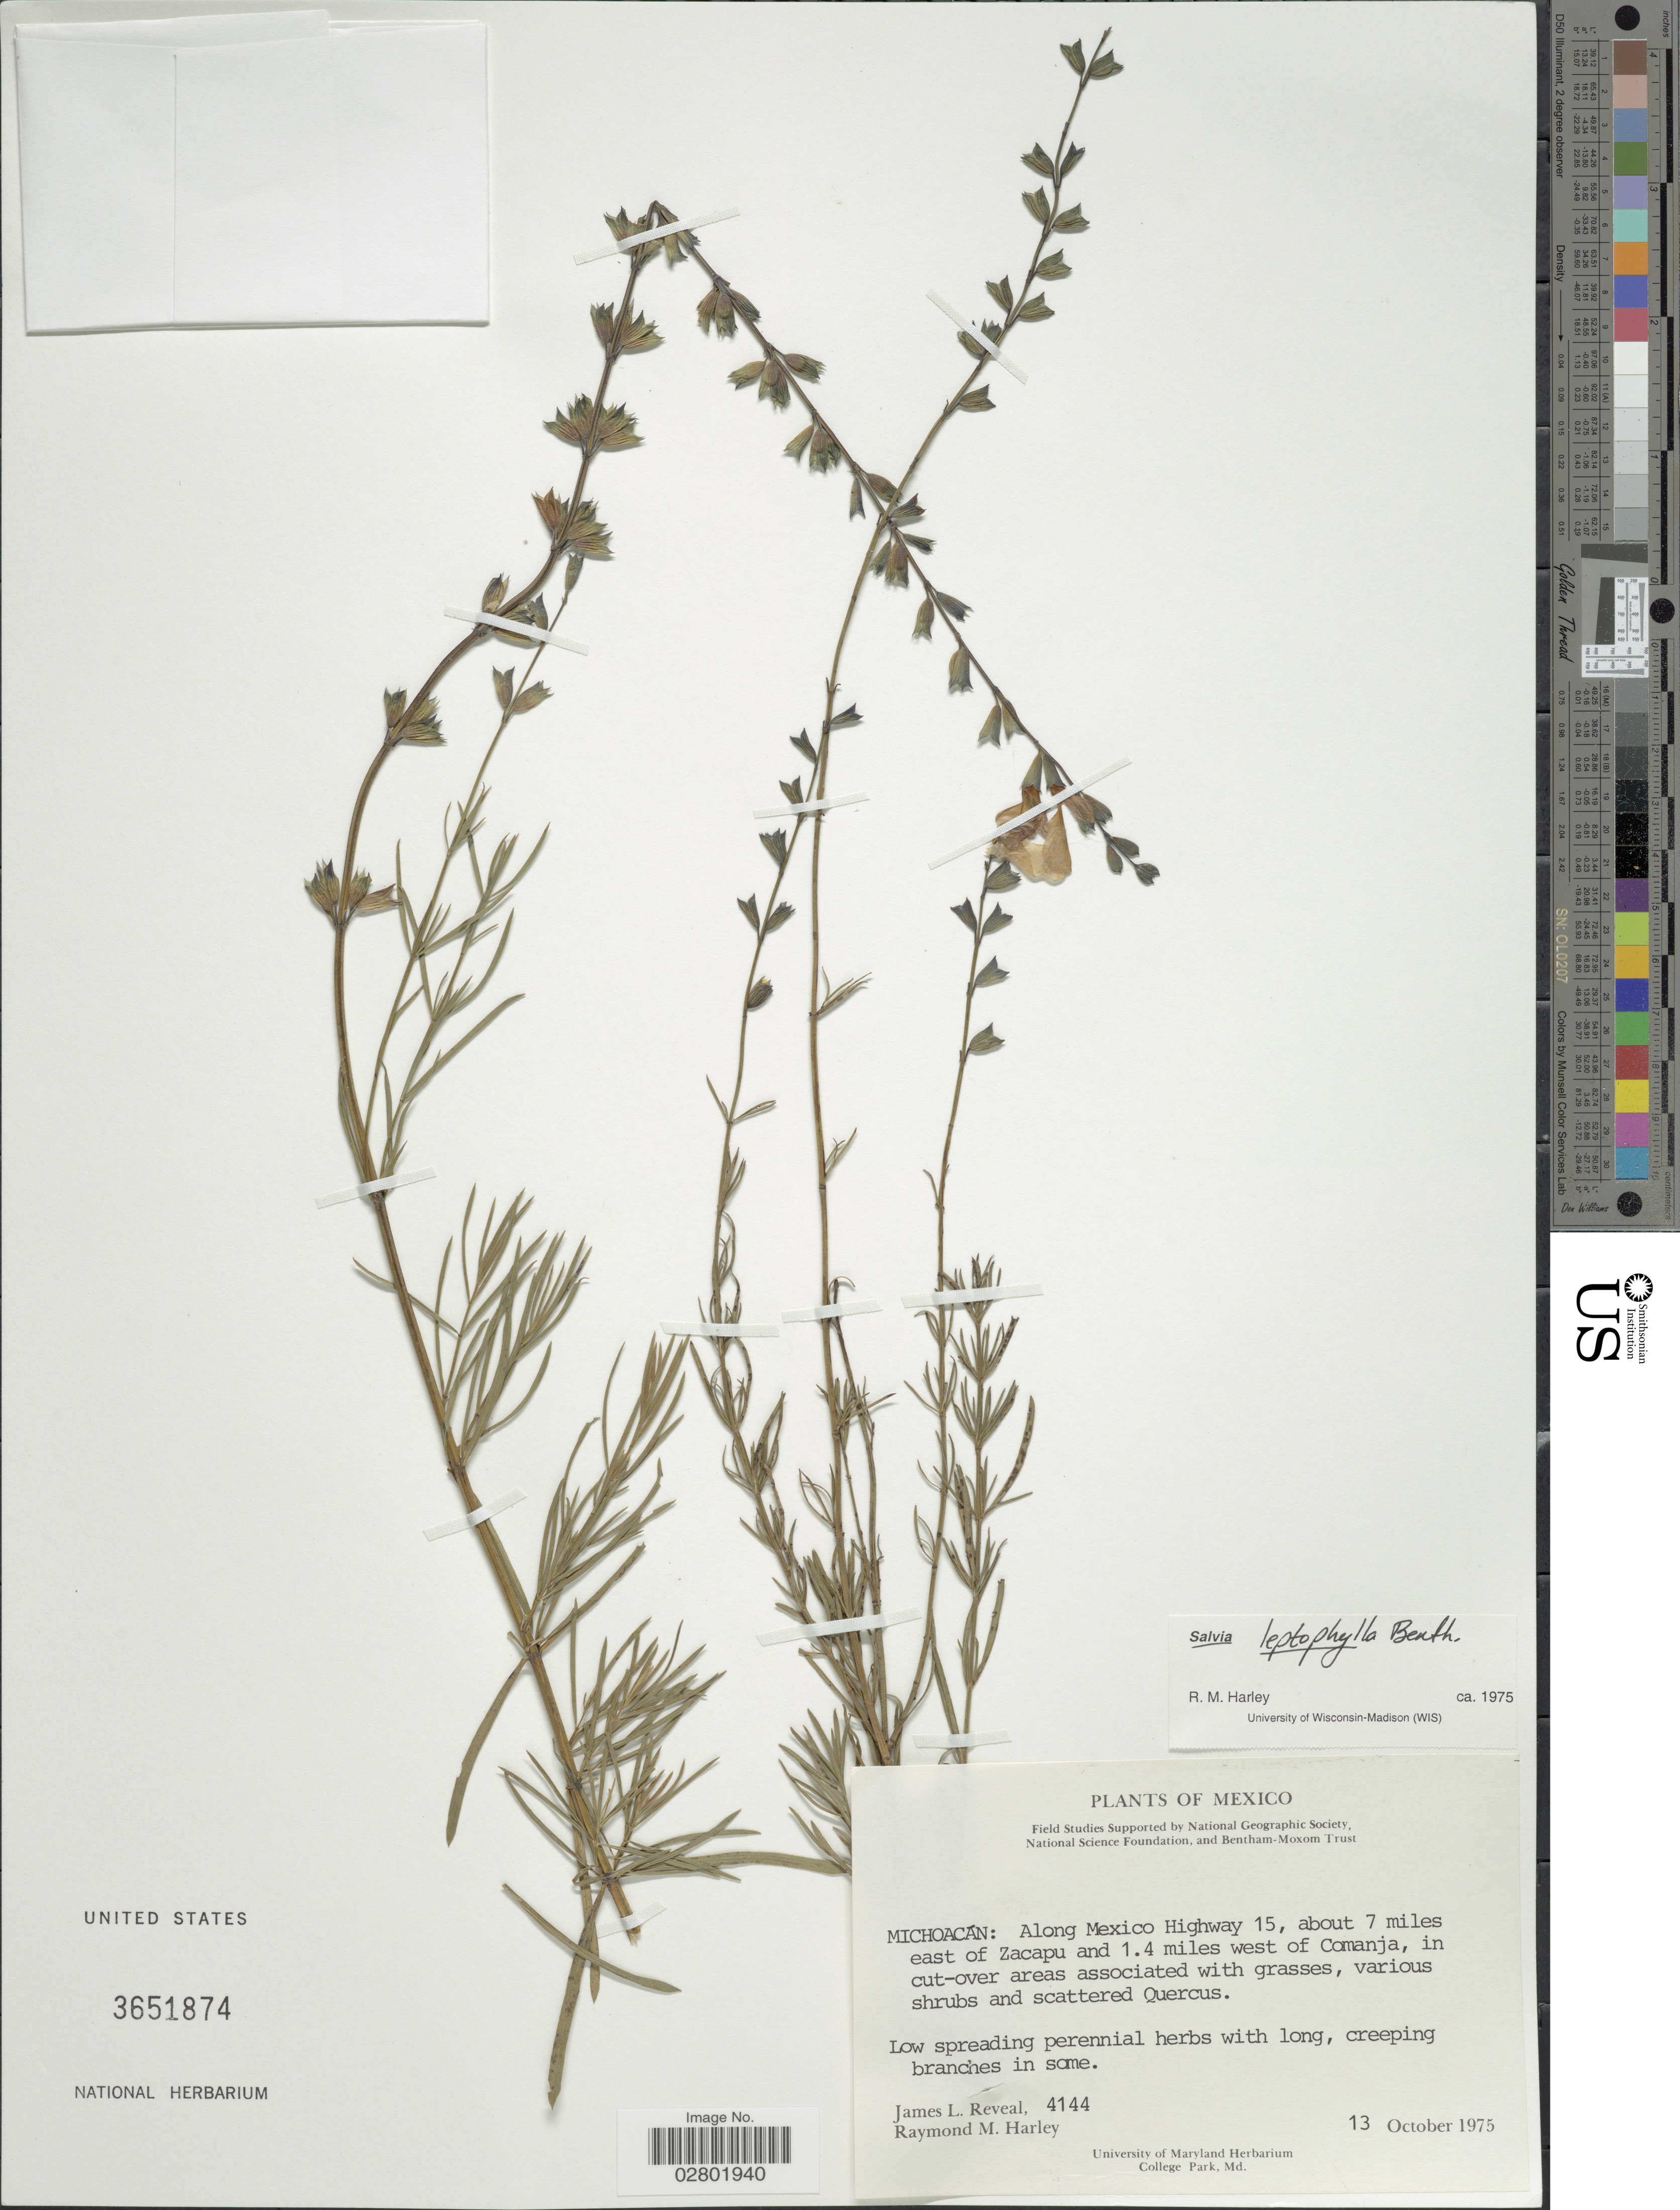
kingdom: Plantae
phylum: Tracheophyta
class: Magnoliopsida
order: Lamiales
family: Lamiaceae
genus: Salvia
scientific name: Salvia leptophylla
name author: Benth.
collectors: J. L. Reveal & R. M. Harley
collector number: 4144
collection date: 1975-10-13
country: Mexico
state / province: Michoacán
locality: Along Mexico Highway 15, about 7 miles east of Zacapu and 1.4 miles west of Comanja.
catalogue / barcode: US 3651874